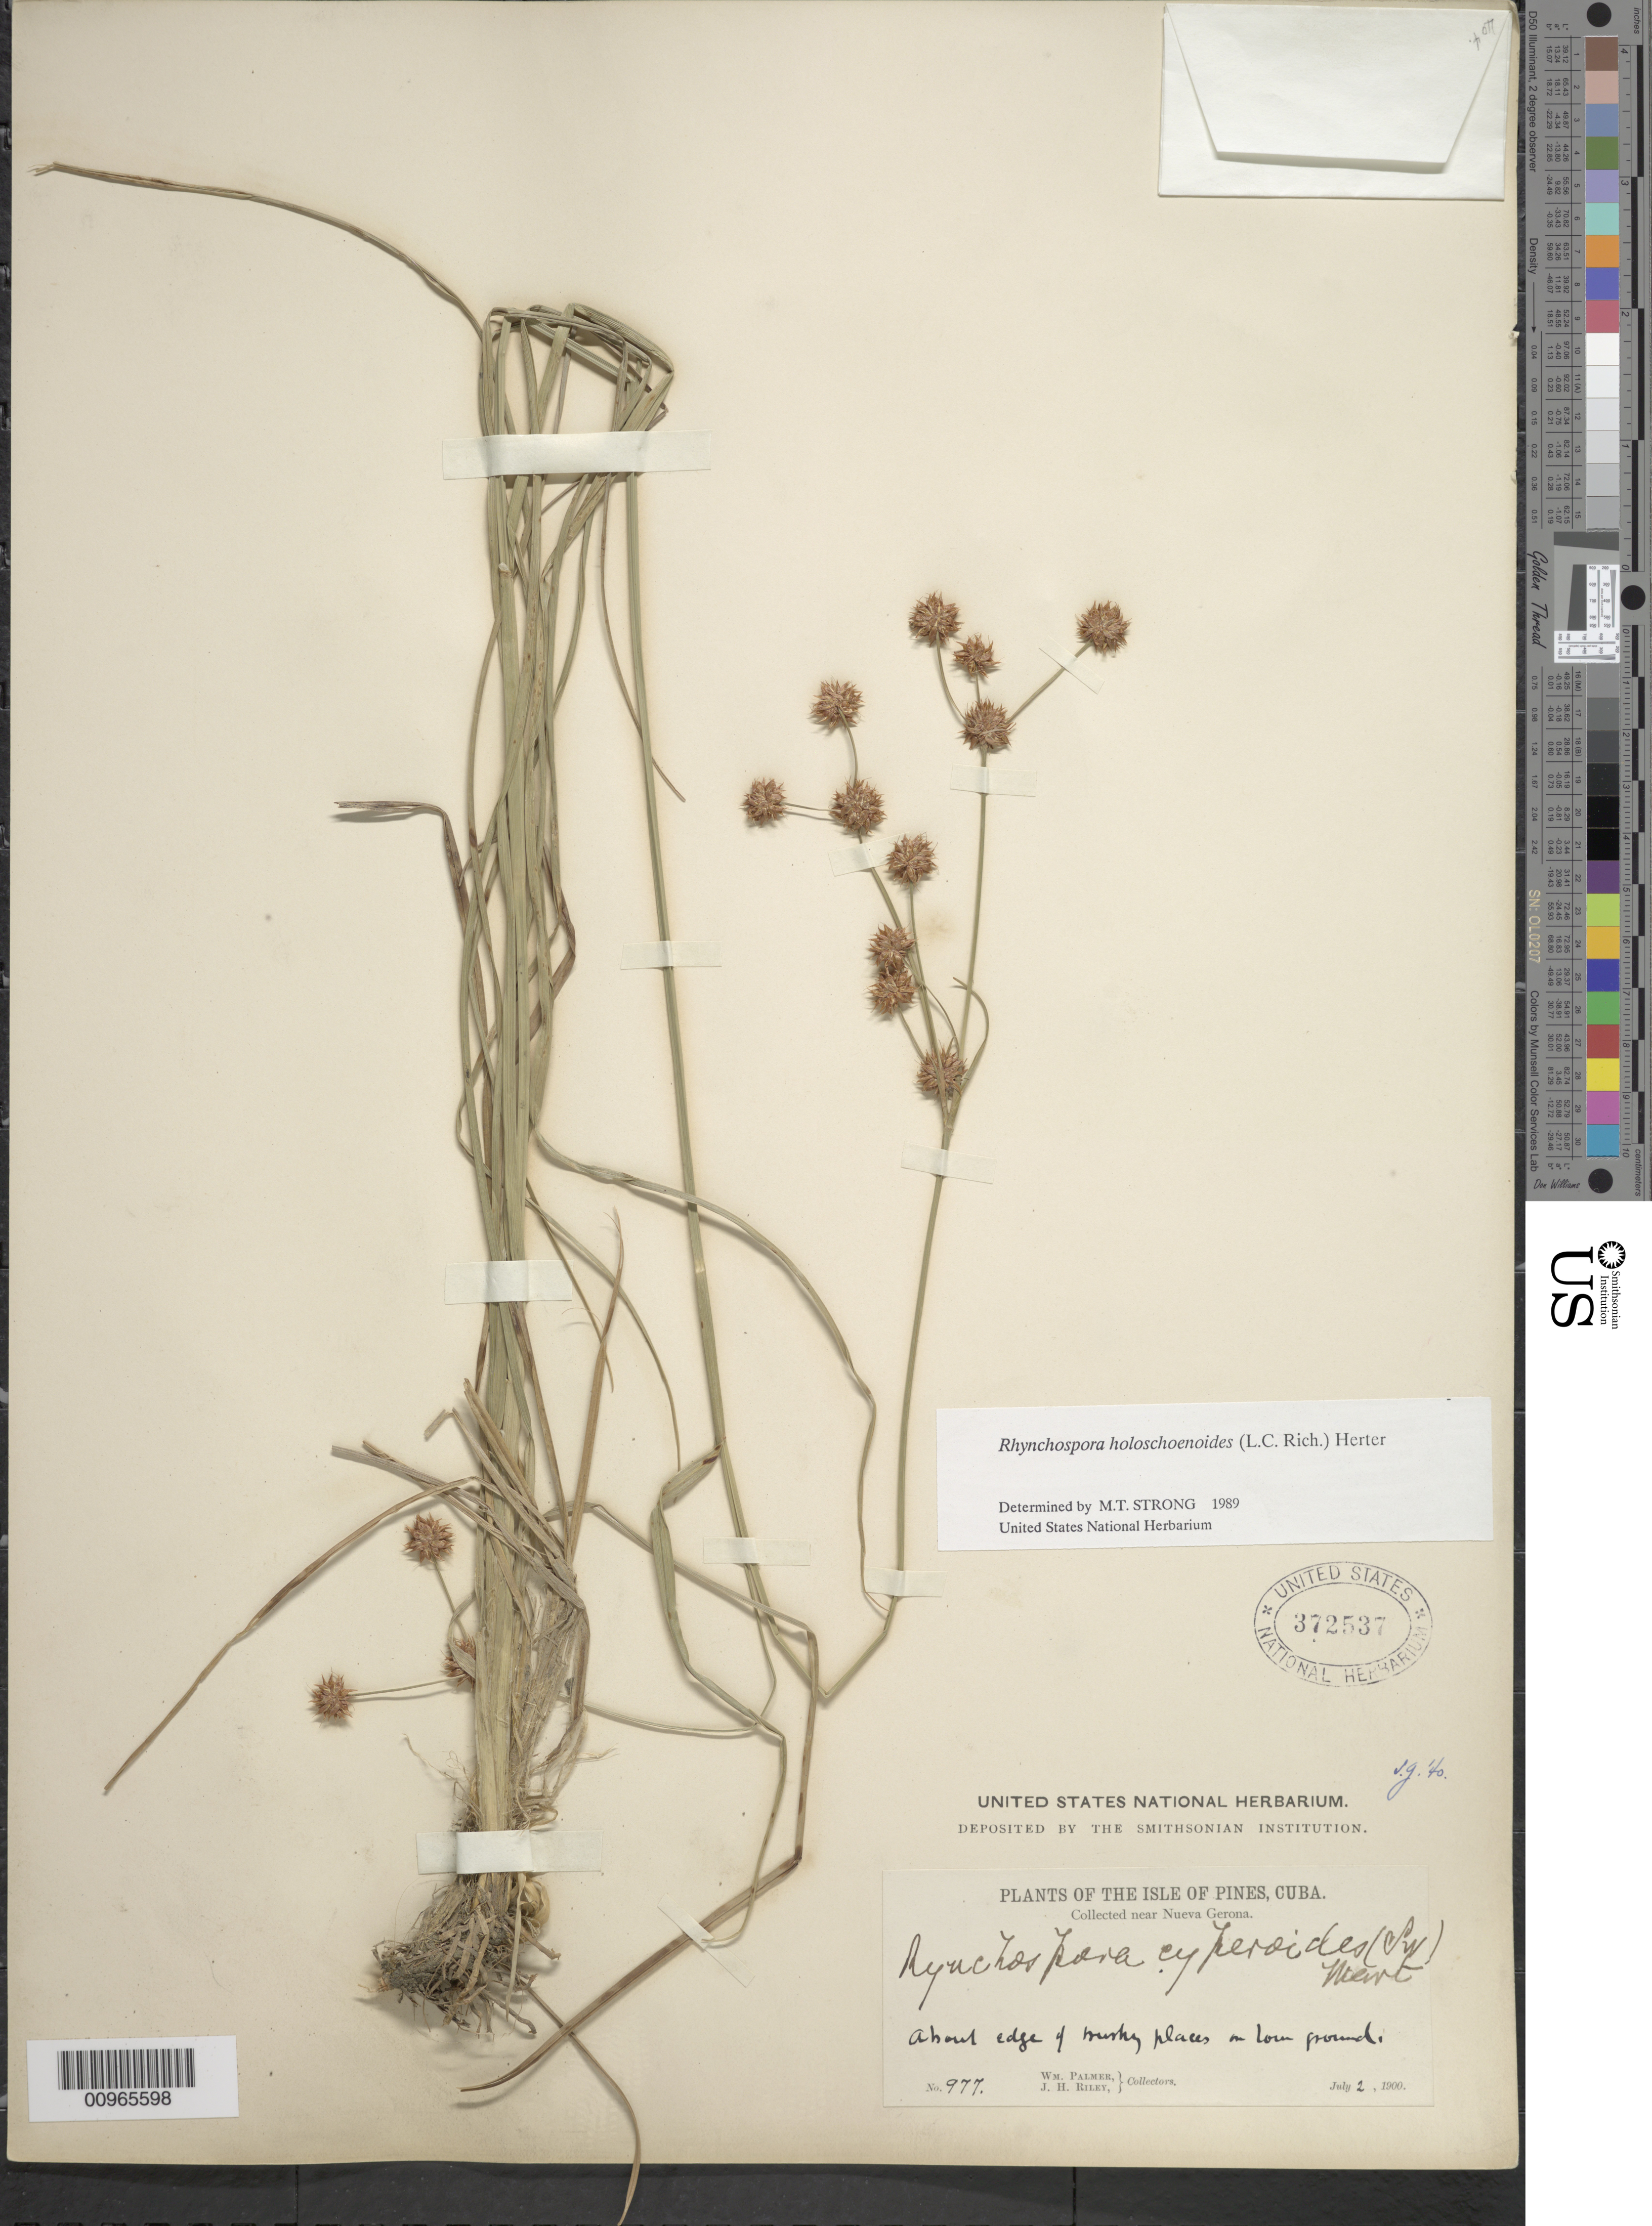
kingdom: Plantae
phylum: Tracheophyta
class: Liliopsida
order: Poales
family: Cyperaceae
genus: Rhynchospora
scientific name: Rhynchospora holoschoenoides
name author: (Rich.) Herter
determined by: Strong, M. T., (US), Smithsonian Institution - National Museum of Natural History (UNITED STATES)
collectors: W. Palmer & J. H. Riley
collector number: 977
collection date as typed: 02 Jul 1900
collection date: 1900-07-02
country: Cuba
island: Cuba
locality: Near Nueva Gerona, about edge of marshy places on low ground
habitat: About edge of marshy places on low ground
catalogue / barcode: US 372537